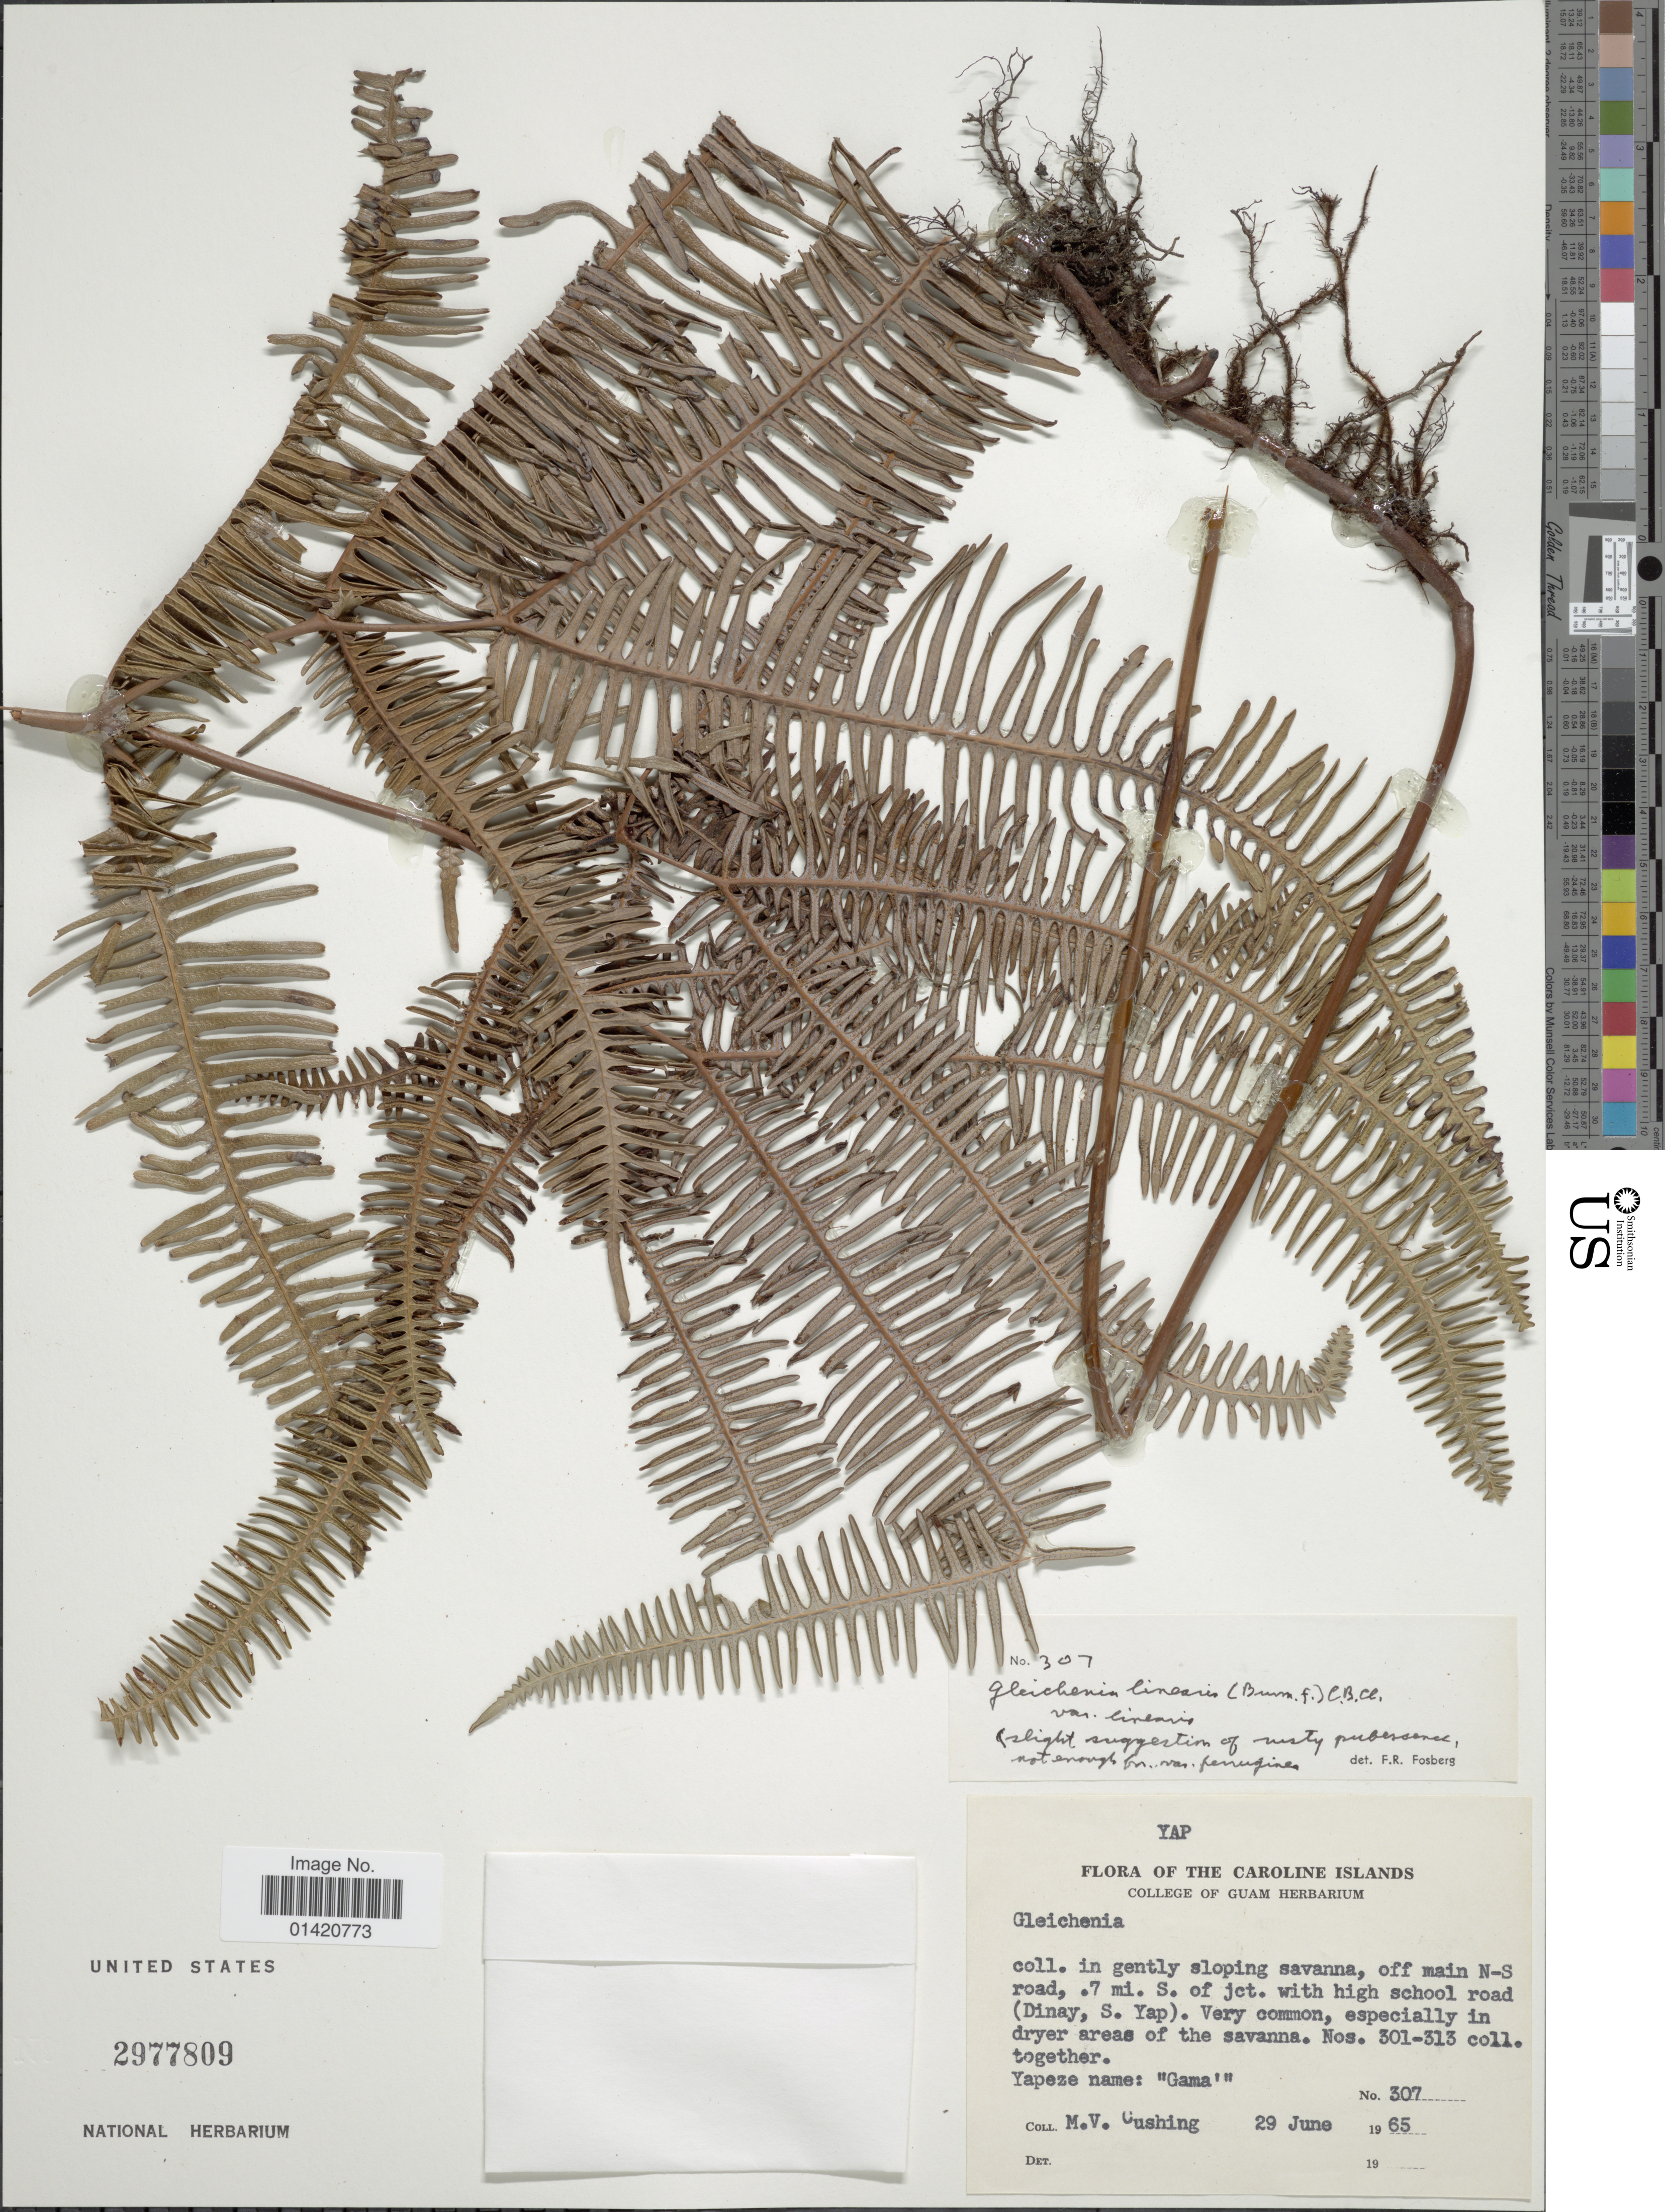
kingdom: Plantae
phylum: Tracheophyta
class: Polypodiopsida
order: Gleicheniales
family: Gleicheniaceae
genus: Dicranopteris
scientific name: Dicranopteris linearis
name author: (Burm. f.) Underw.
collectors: M. V. Cushing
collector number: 307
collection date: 1965-06-29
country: Micronesia, Federated States of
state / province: Yap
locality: The Caroline Islands, in gently sloping savanna, off main N-S road., 7 mi. S of jct with high school road (Dinay, S Yap)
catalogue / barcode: US 2977809